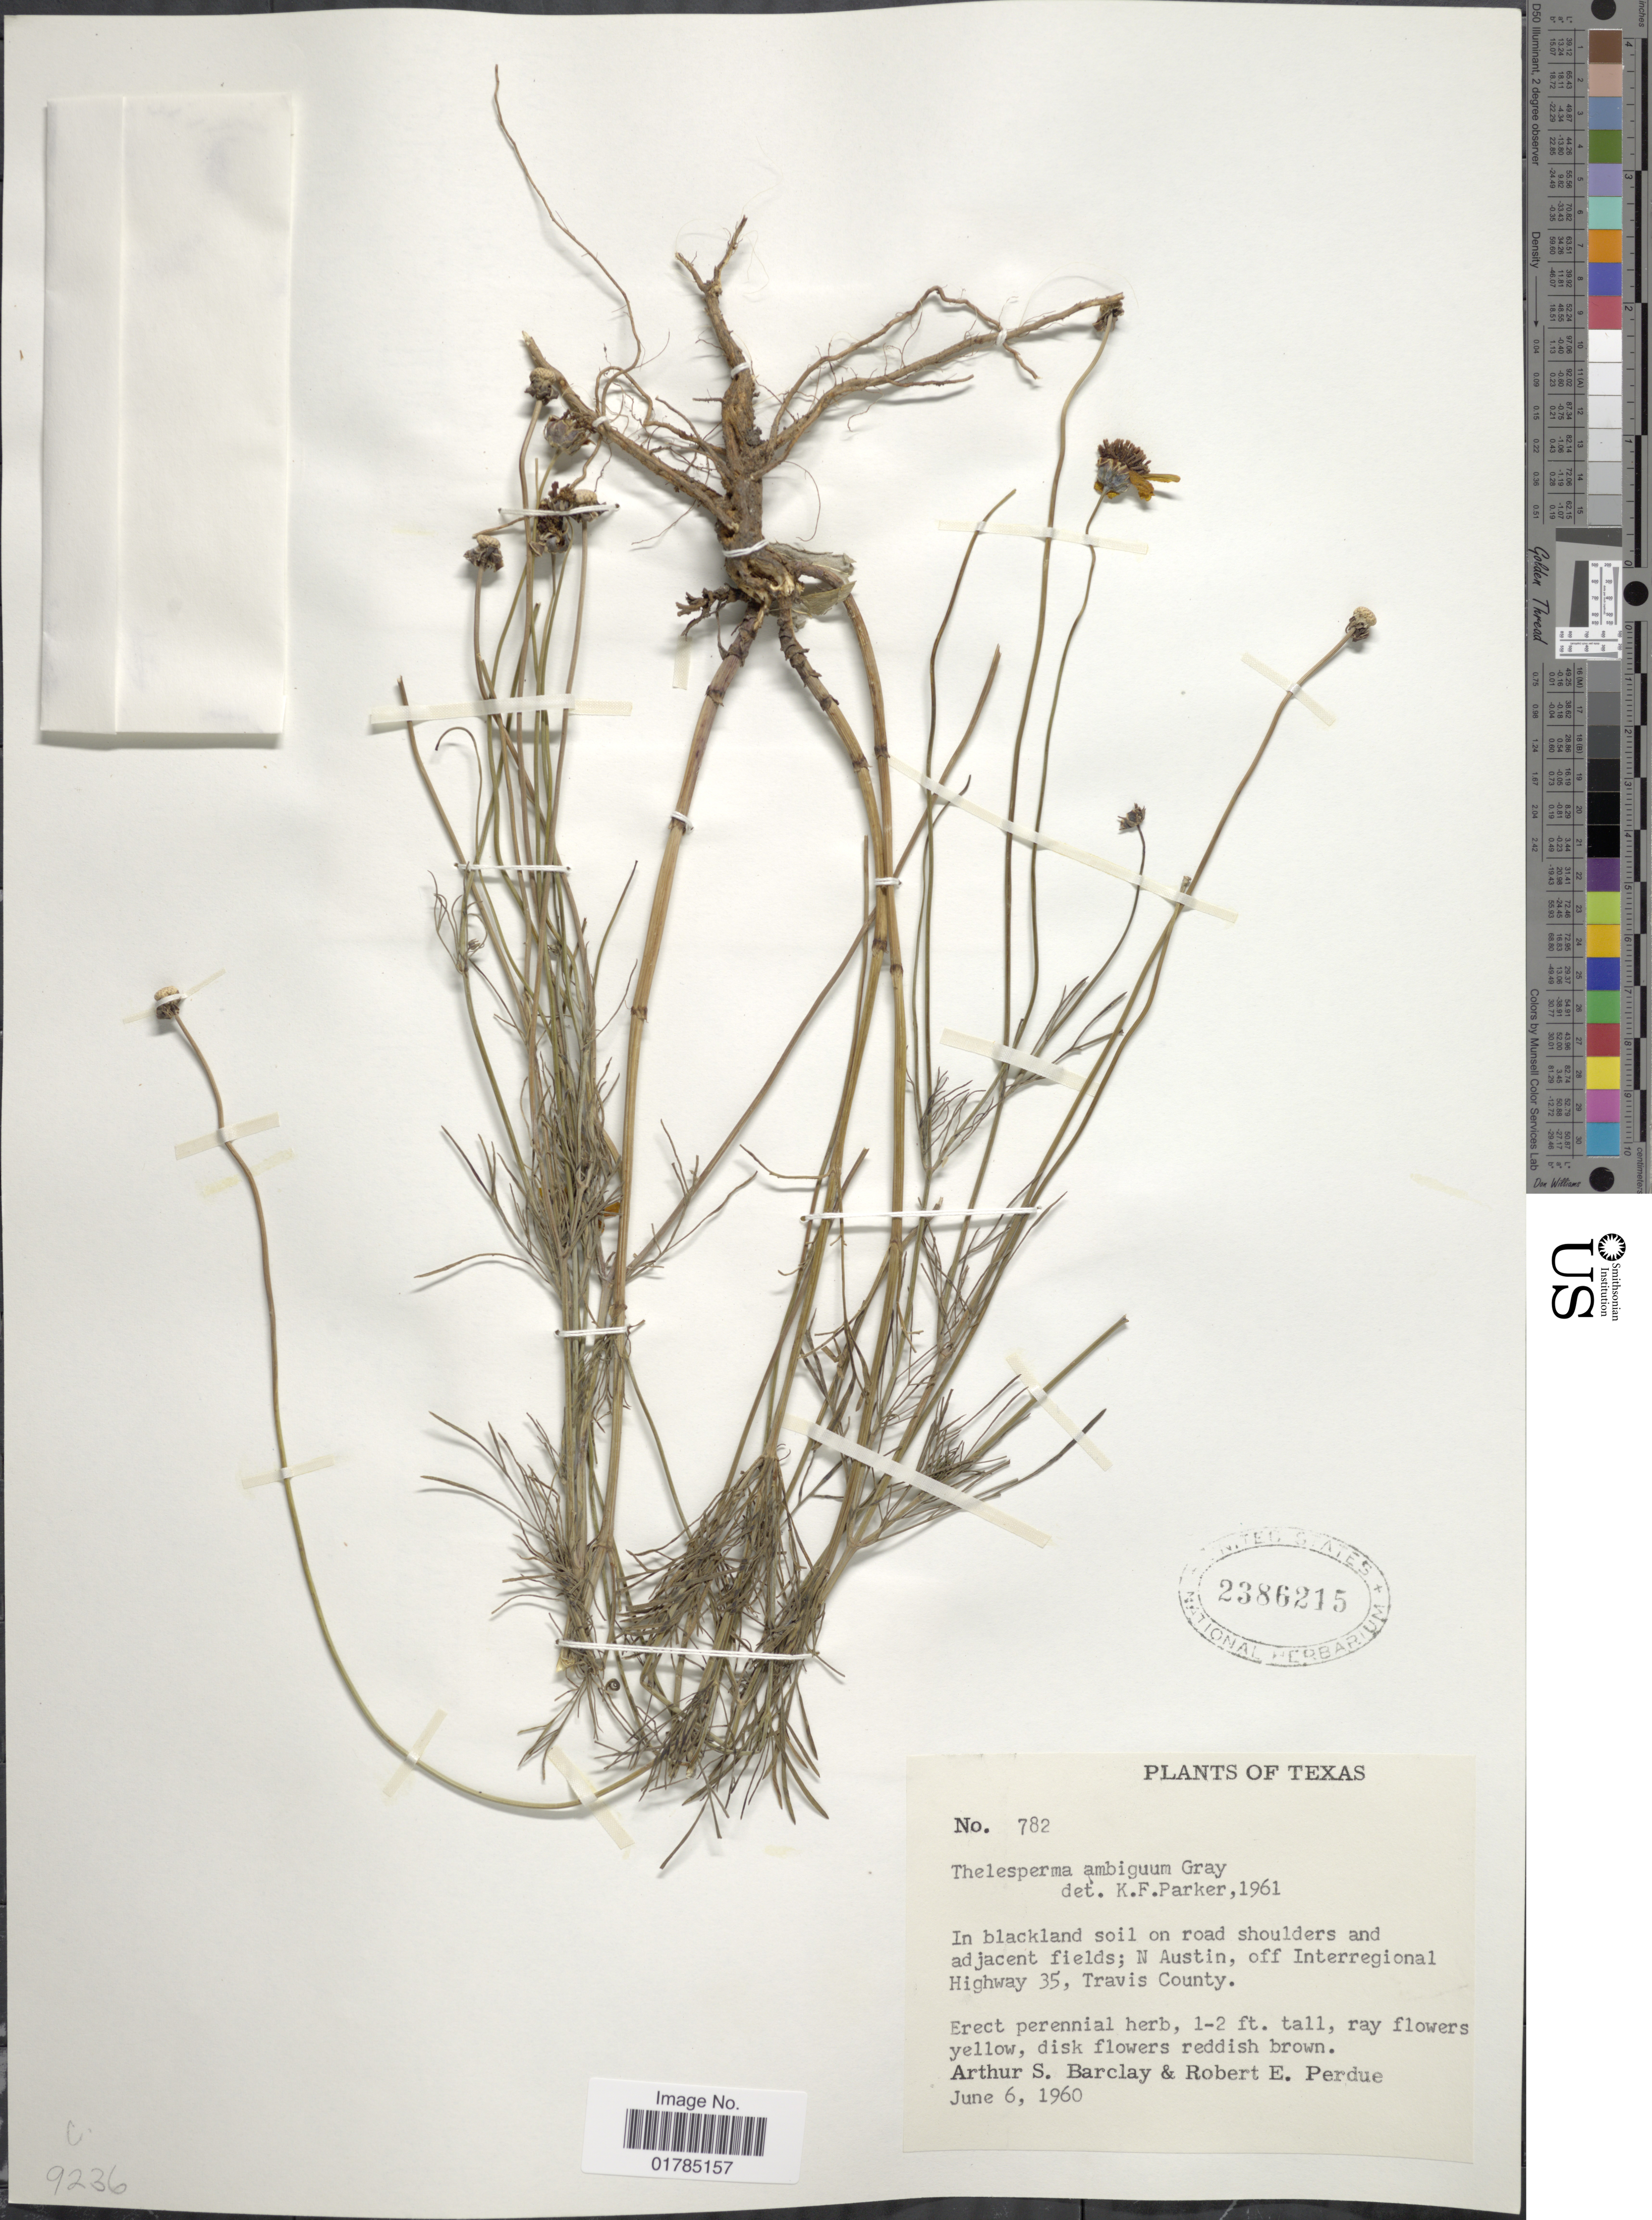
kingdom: Plantae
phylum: Tracheophyta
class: Magnoliopsida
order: Asterales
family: Asteraceae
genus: Thelesperma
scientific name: Thelesperma ambiguum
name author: A. Gray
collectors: A. S. Barclay & R. E. Perdue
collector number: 782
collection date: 1960-06-06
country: United States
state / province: Texas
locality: N Austin, off Interregional Highway 35, Travis County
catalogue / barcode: US 2386215